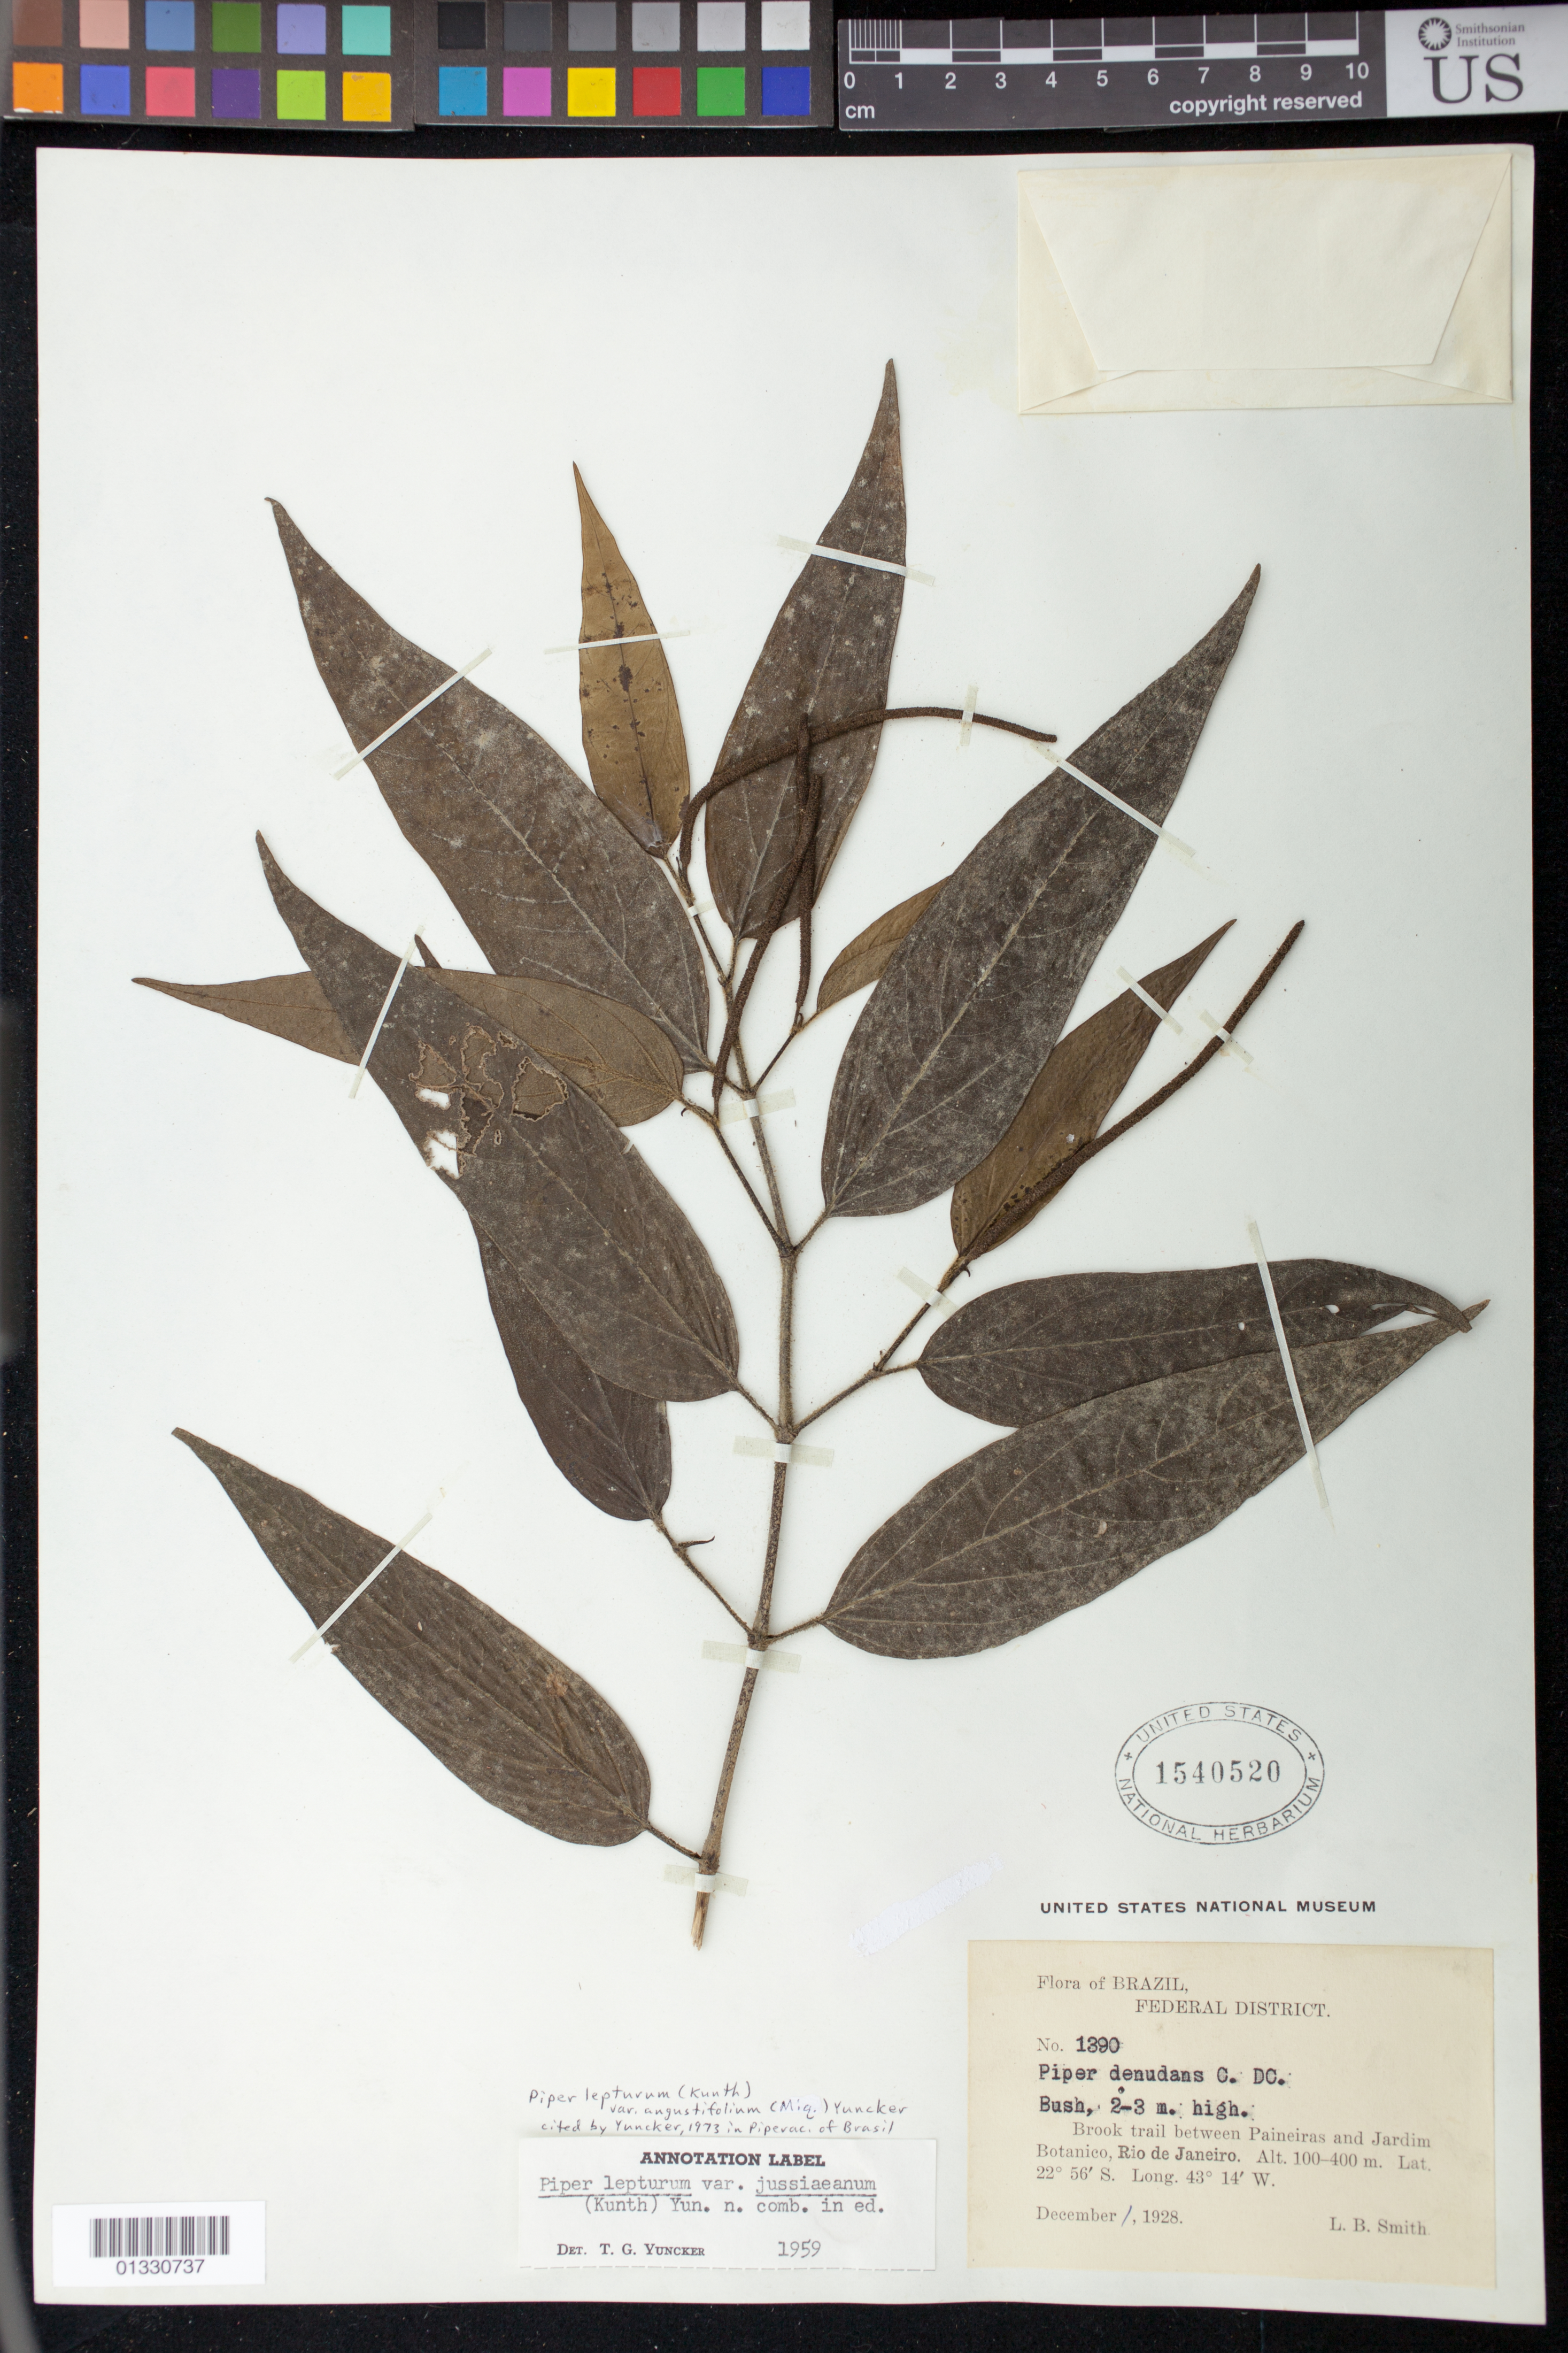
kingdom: Plantae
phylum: Tracheophyta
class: Magnoliopsida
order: Piperales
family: Piperaceae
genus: Piper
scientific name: Piper lepturum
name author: Kunth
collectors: L. Smith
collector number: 1390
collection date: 1928-12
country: Brazil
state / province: Rio de Janeiro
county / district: Rio de Janeiro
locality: Brook trail between Paineiras and Jardim Botânico do Rio de Janeiro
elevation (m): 100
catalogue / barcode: US 1540520